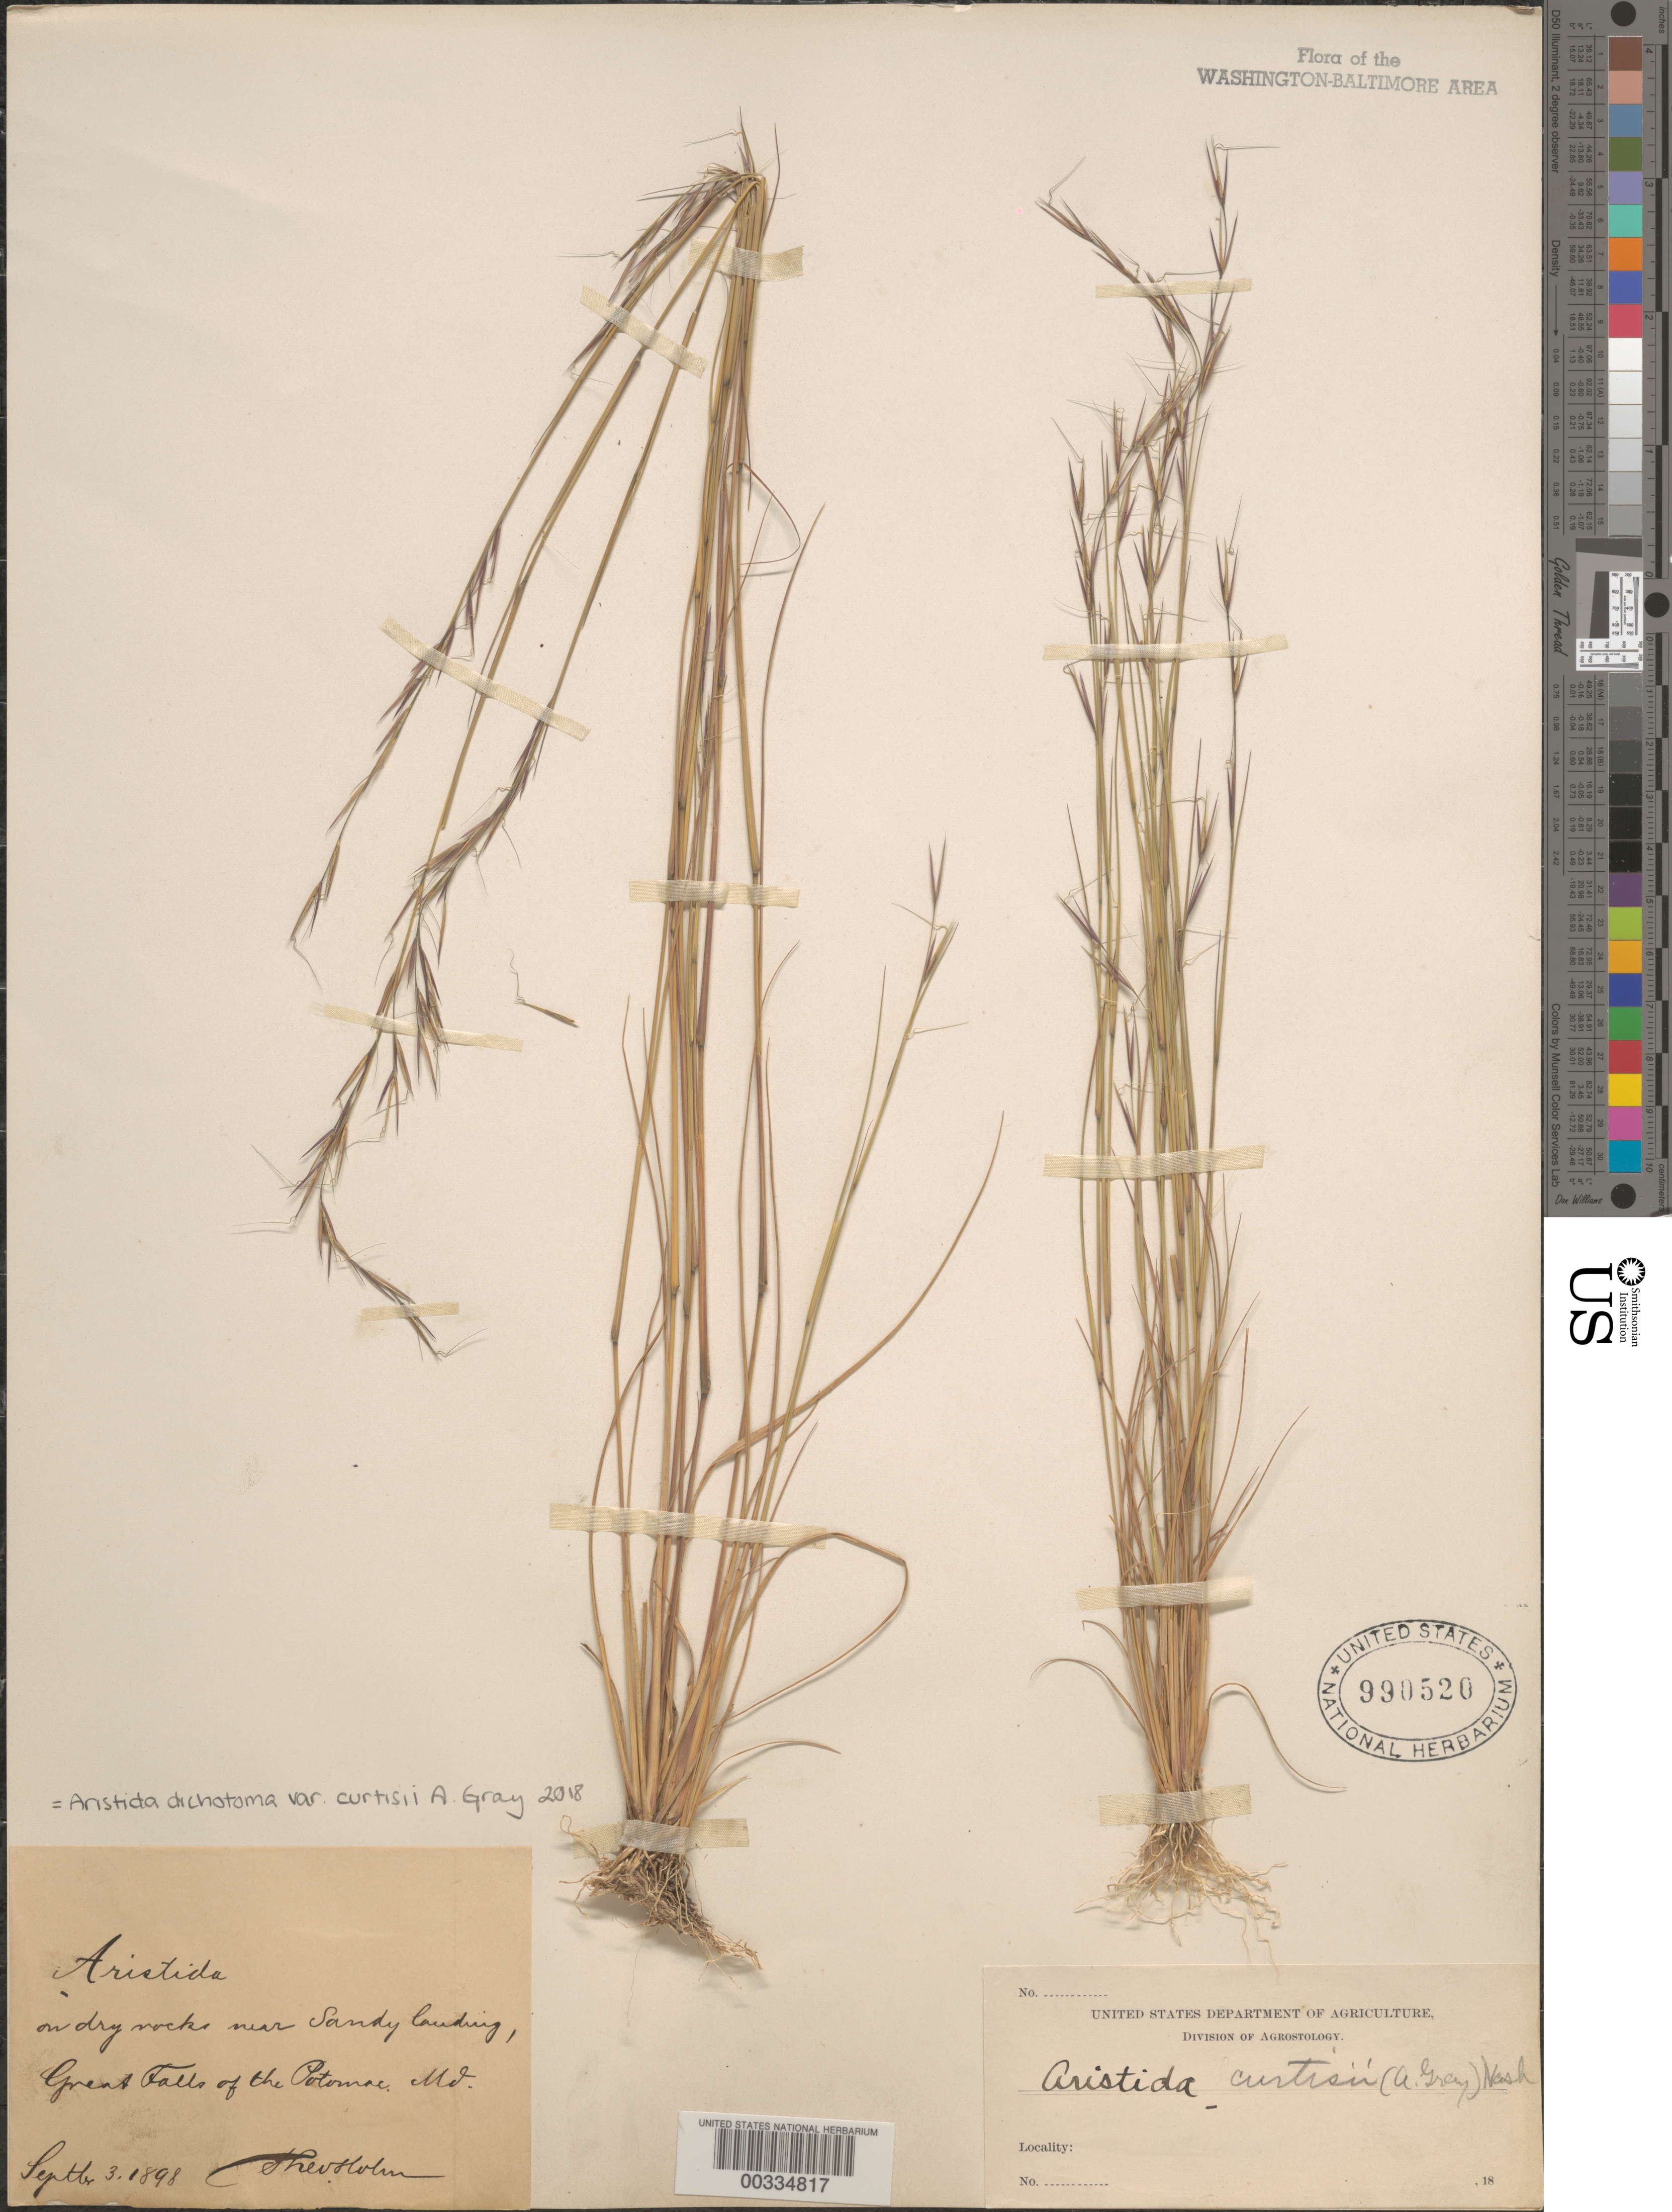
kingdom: Plantae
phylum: Tracheophyta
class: Liliopsida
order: Poales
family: Poaceae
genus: Aristida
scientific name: Aristida dichotoma var. curtisii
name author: A. Gray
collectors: T. Holm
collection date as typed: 03 Sep 1898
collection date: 1898-09-03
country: United States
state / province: Maryland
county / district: Montgomery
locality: Great Falls, Sandy Landing C. & O. Canal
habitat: On dry rocks near sandy landing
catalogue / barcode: US 990520